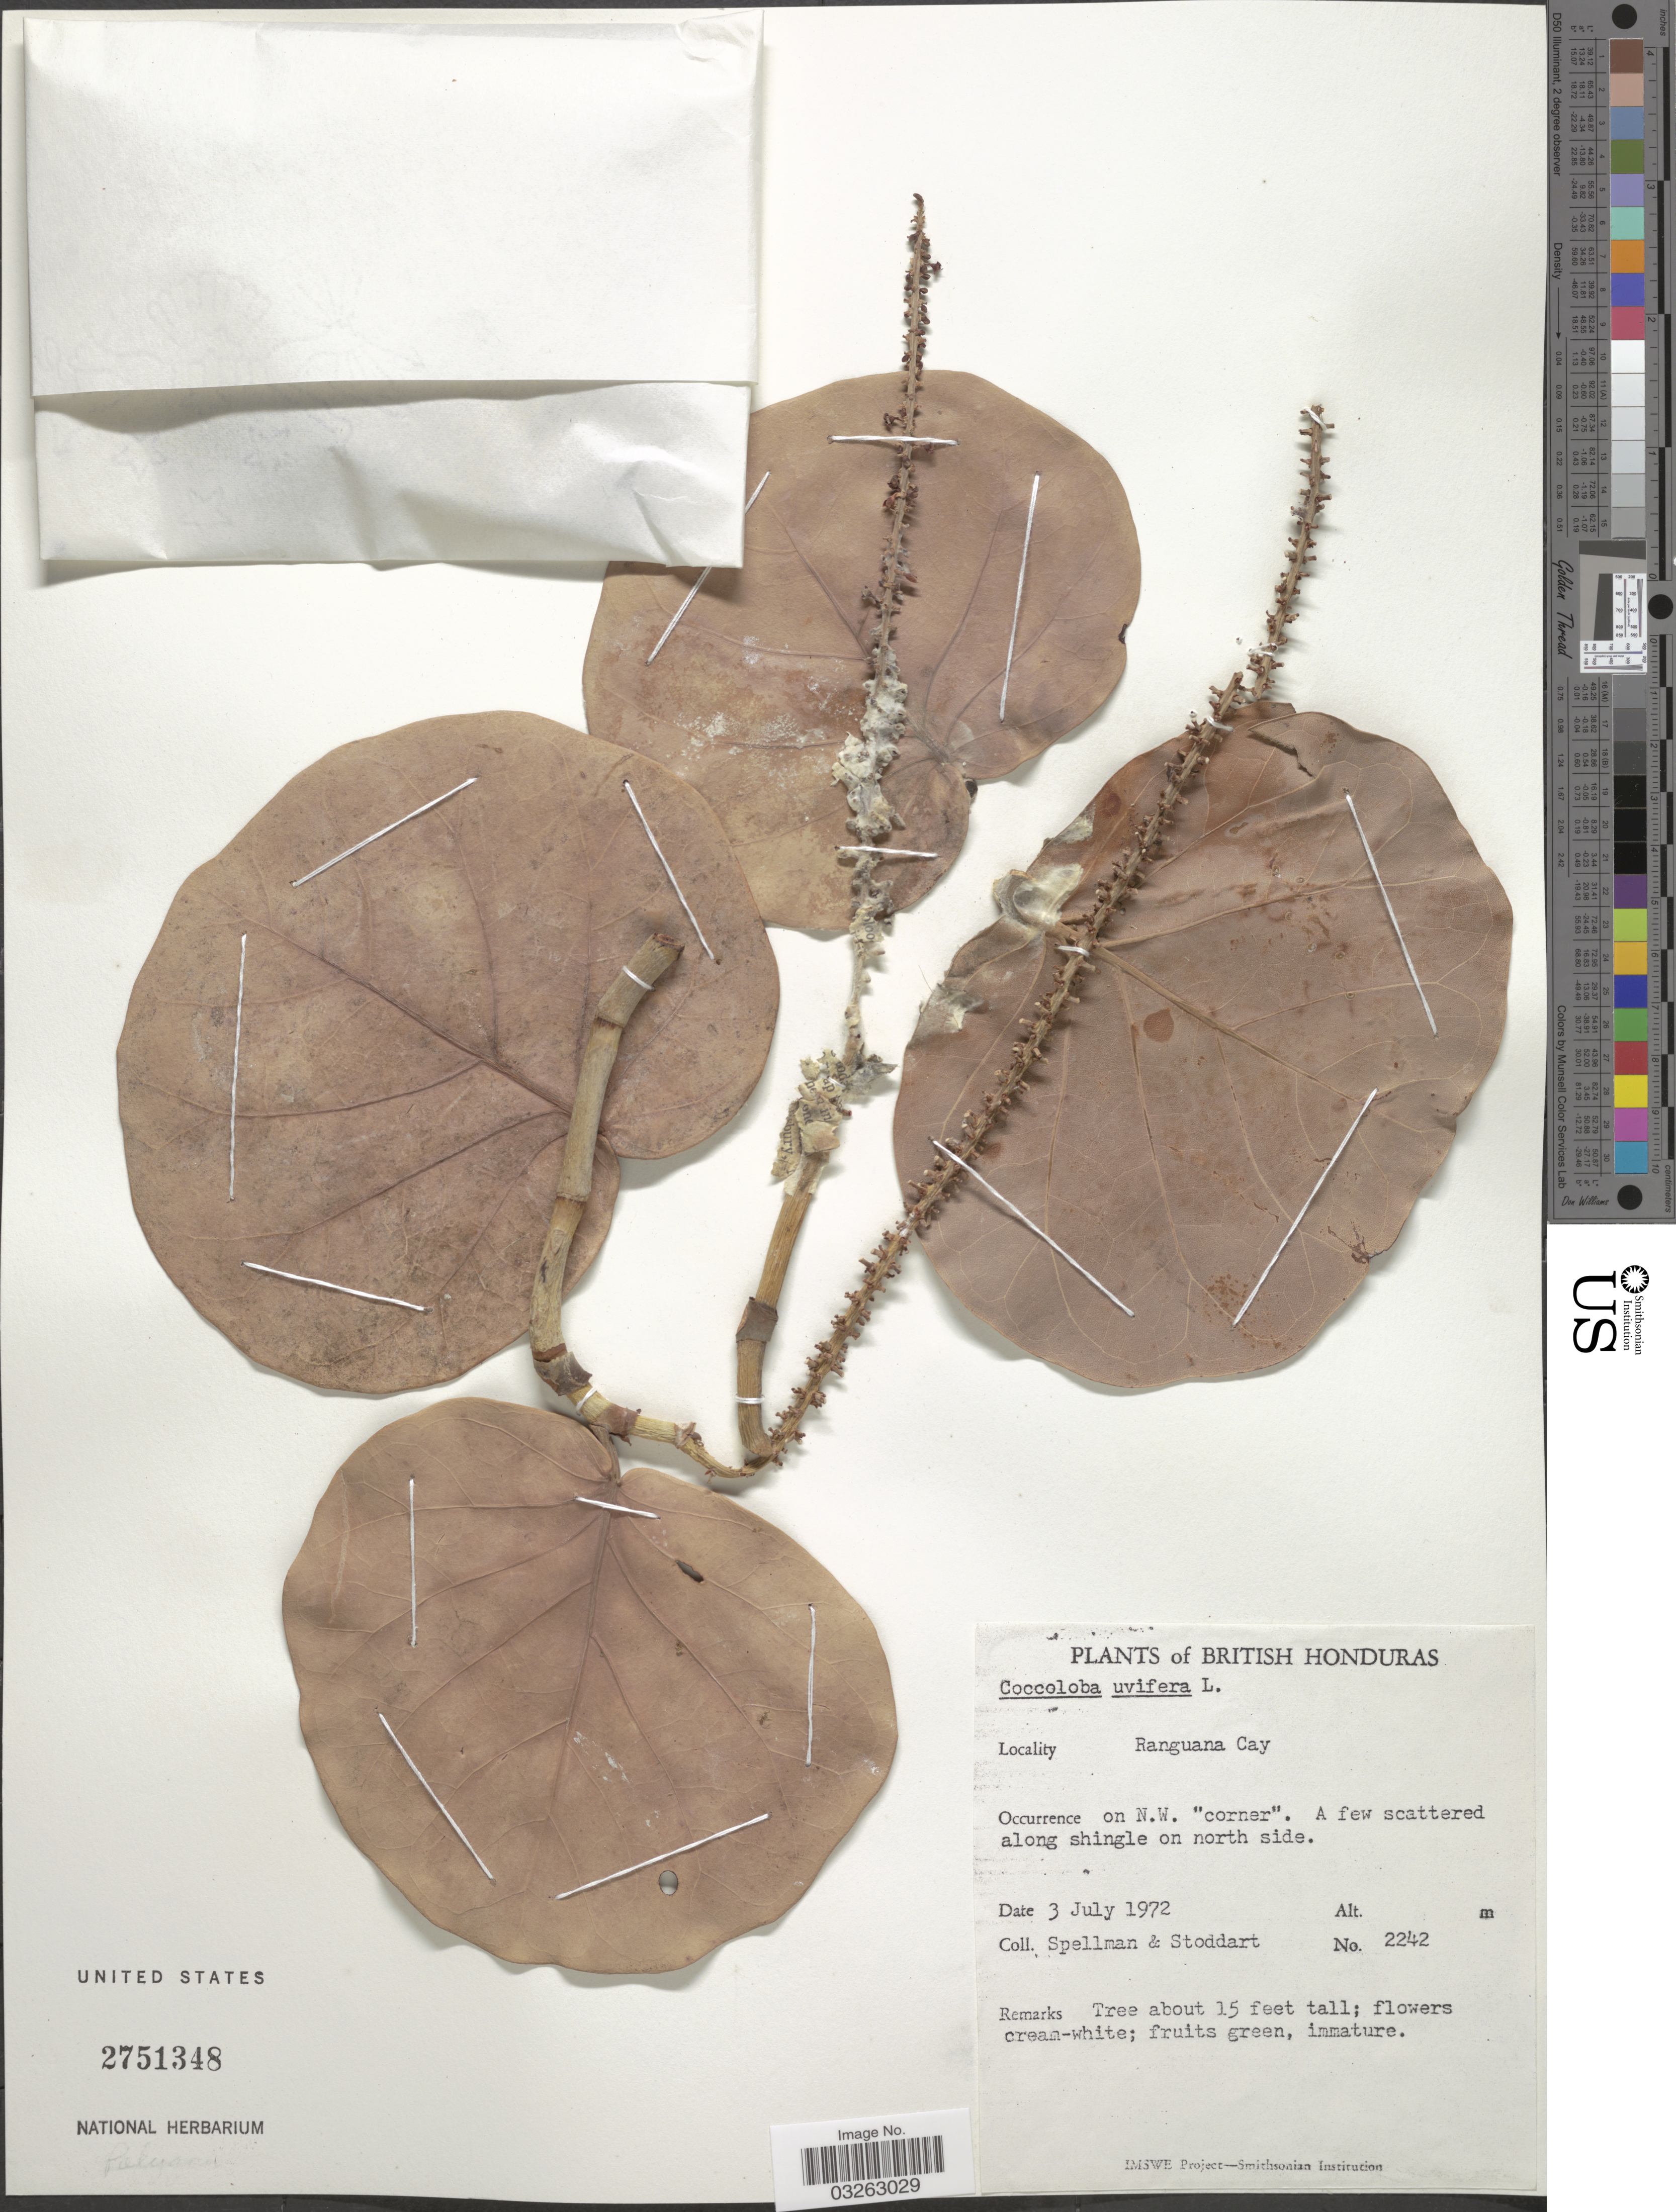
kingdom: Plantae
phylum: Tracheophyta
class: Magnoliopsida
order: Caryophyllales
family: Polygonaceae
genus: Coccoloba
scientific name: Coccoloba uvifera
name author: L.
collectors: Spellman, -- & -. Stoddart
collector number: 2242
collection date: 1972-07-03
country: Belize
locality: British Honduras, Ranguana Cay, A few scattered along shingle on north side.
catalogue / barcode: US 2751348